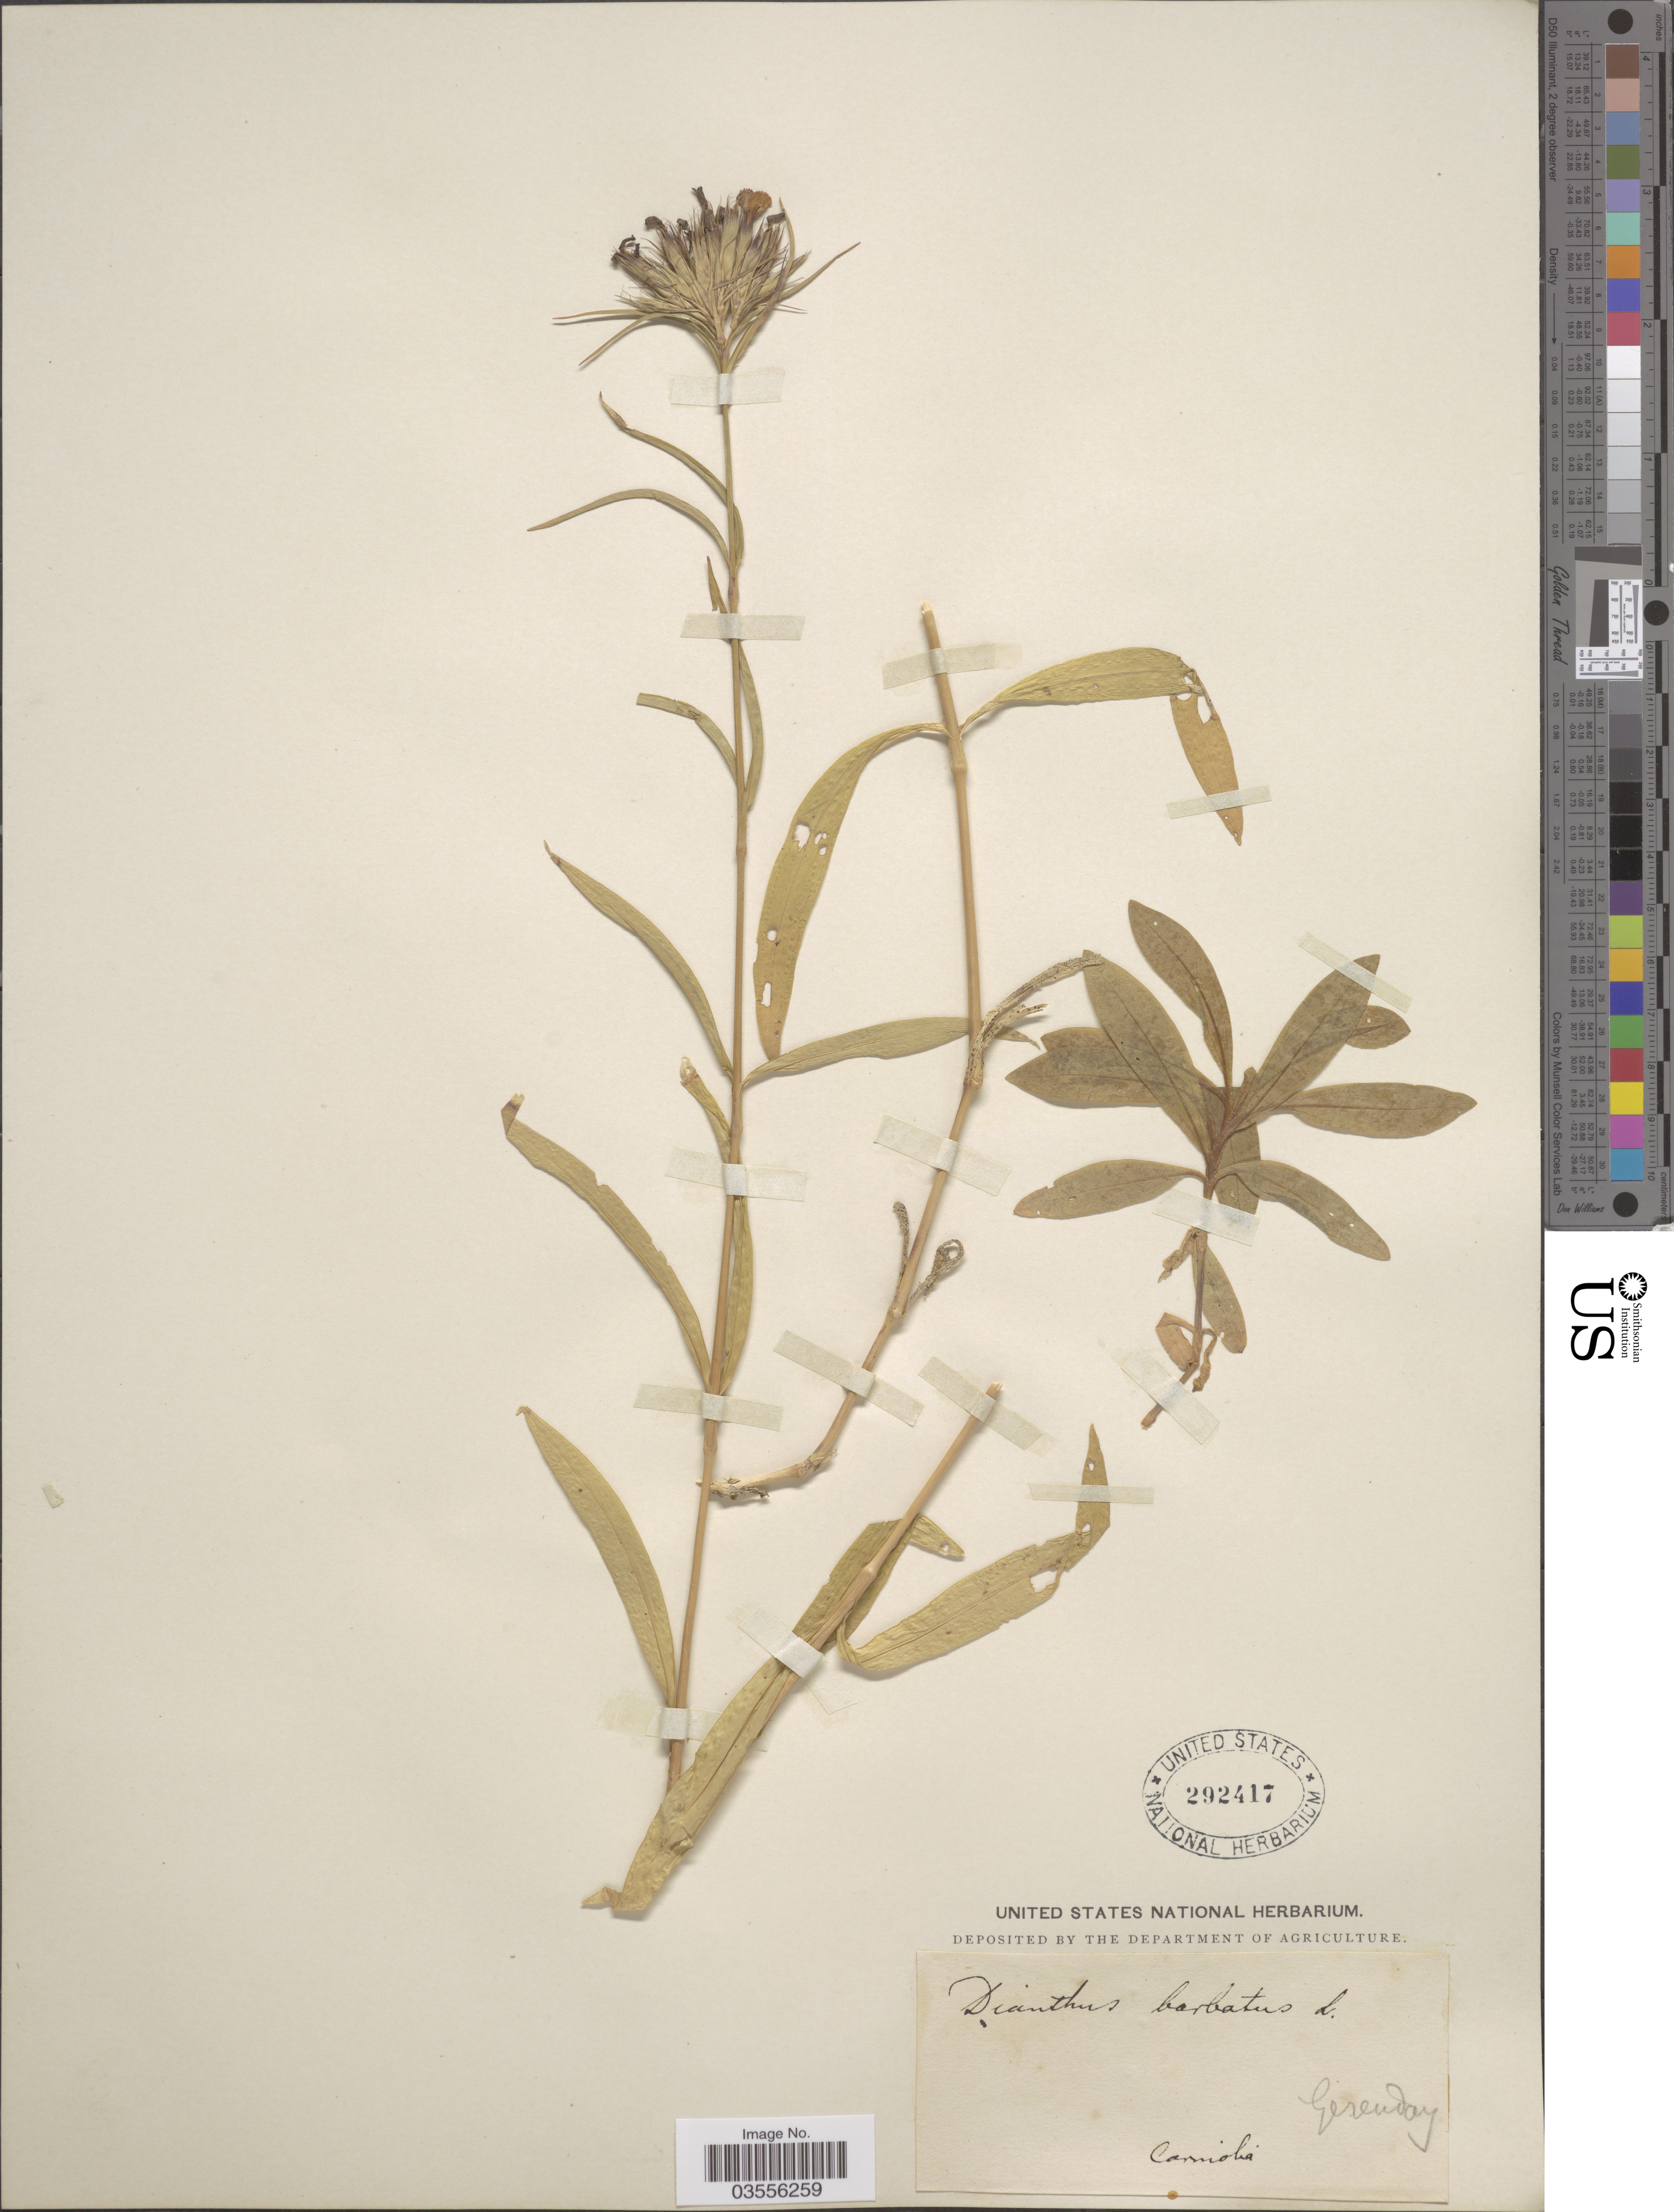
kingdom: Plantae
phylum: Tracheophyta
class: Magnoliopsida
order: Caryophyllales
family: Caryophyllaceae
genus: Dianthus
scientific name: Dianthus barbatus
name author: L.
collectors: Gerenday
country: Slovenia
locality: Carniolia.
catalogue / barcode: US 292417